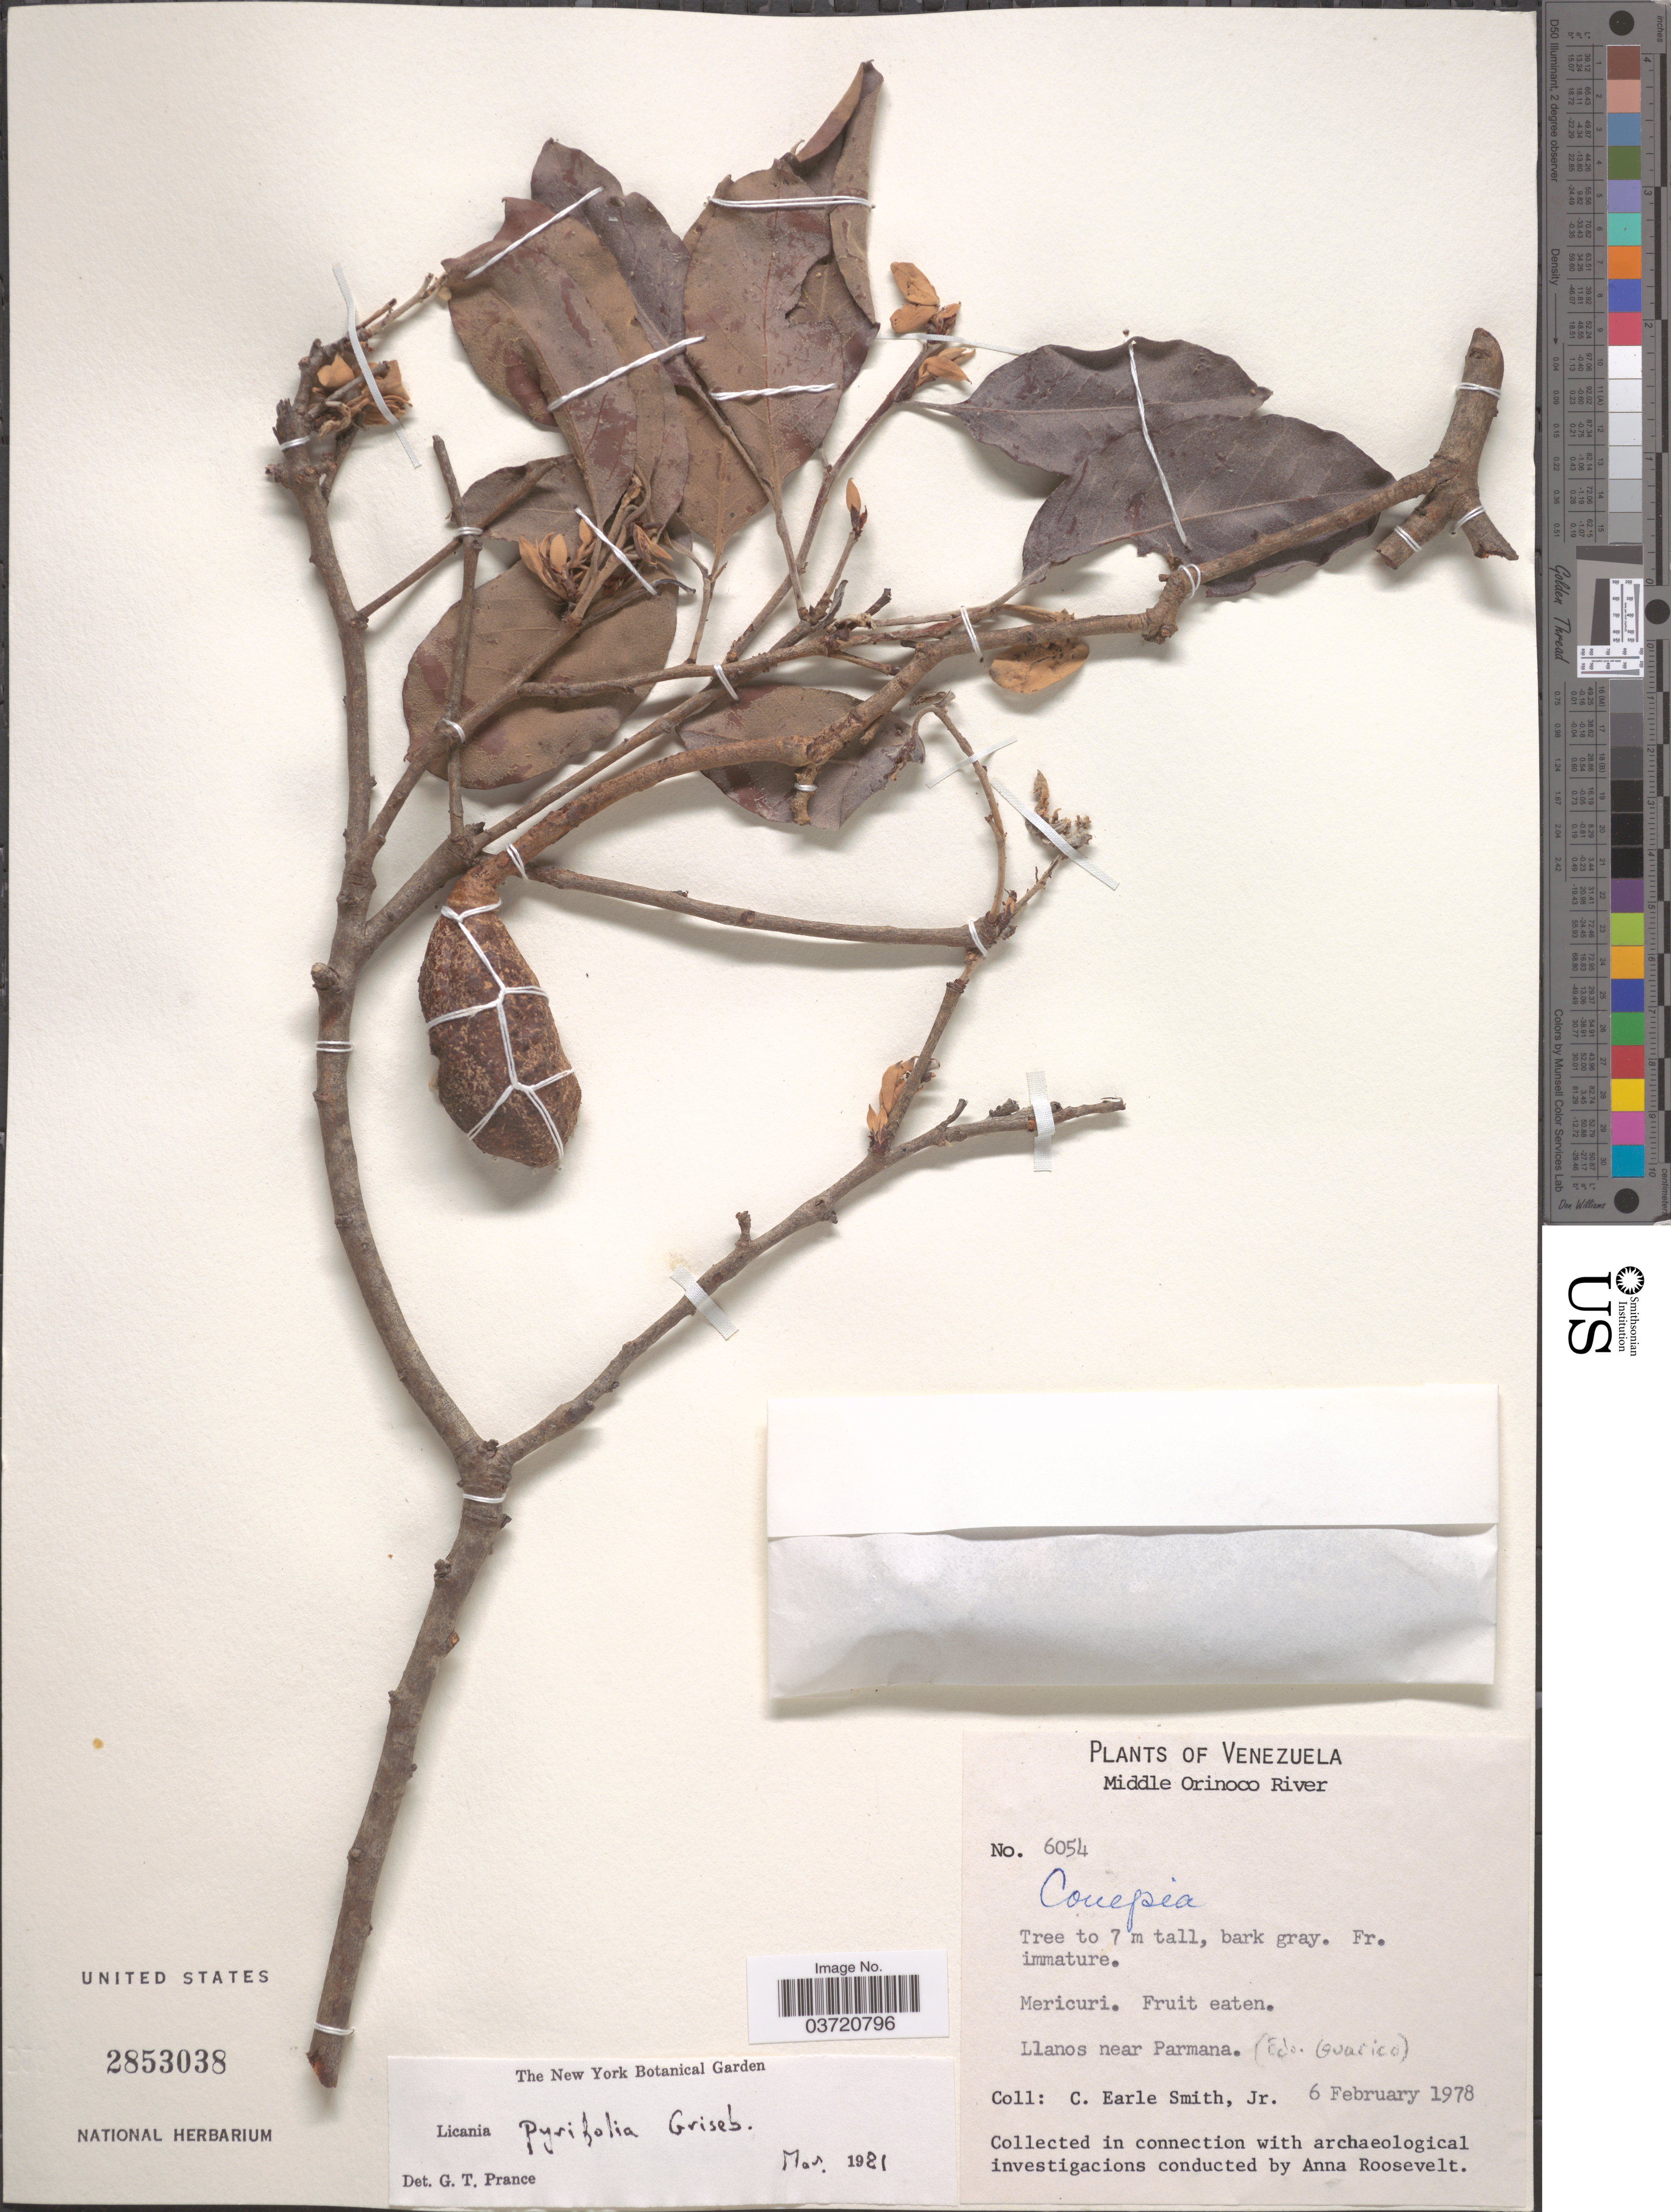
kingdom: Plantae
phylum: Tracheophyta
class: Magnoliopsida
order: Malpighiales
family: Chrysobalanaceae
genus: Moquilea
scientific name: Moquilea pyrifolia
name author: (Griseb.) R.O. Williams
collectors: C. E. Smith Jr.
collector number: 6054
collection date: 1978-02-06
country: Venezuela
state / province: Guarico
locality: Middle Orinoco River. Llanos near Parmana.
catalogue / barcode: US 2853038